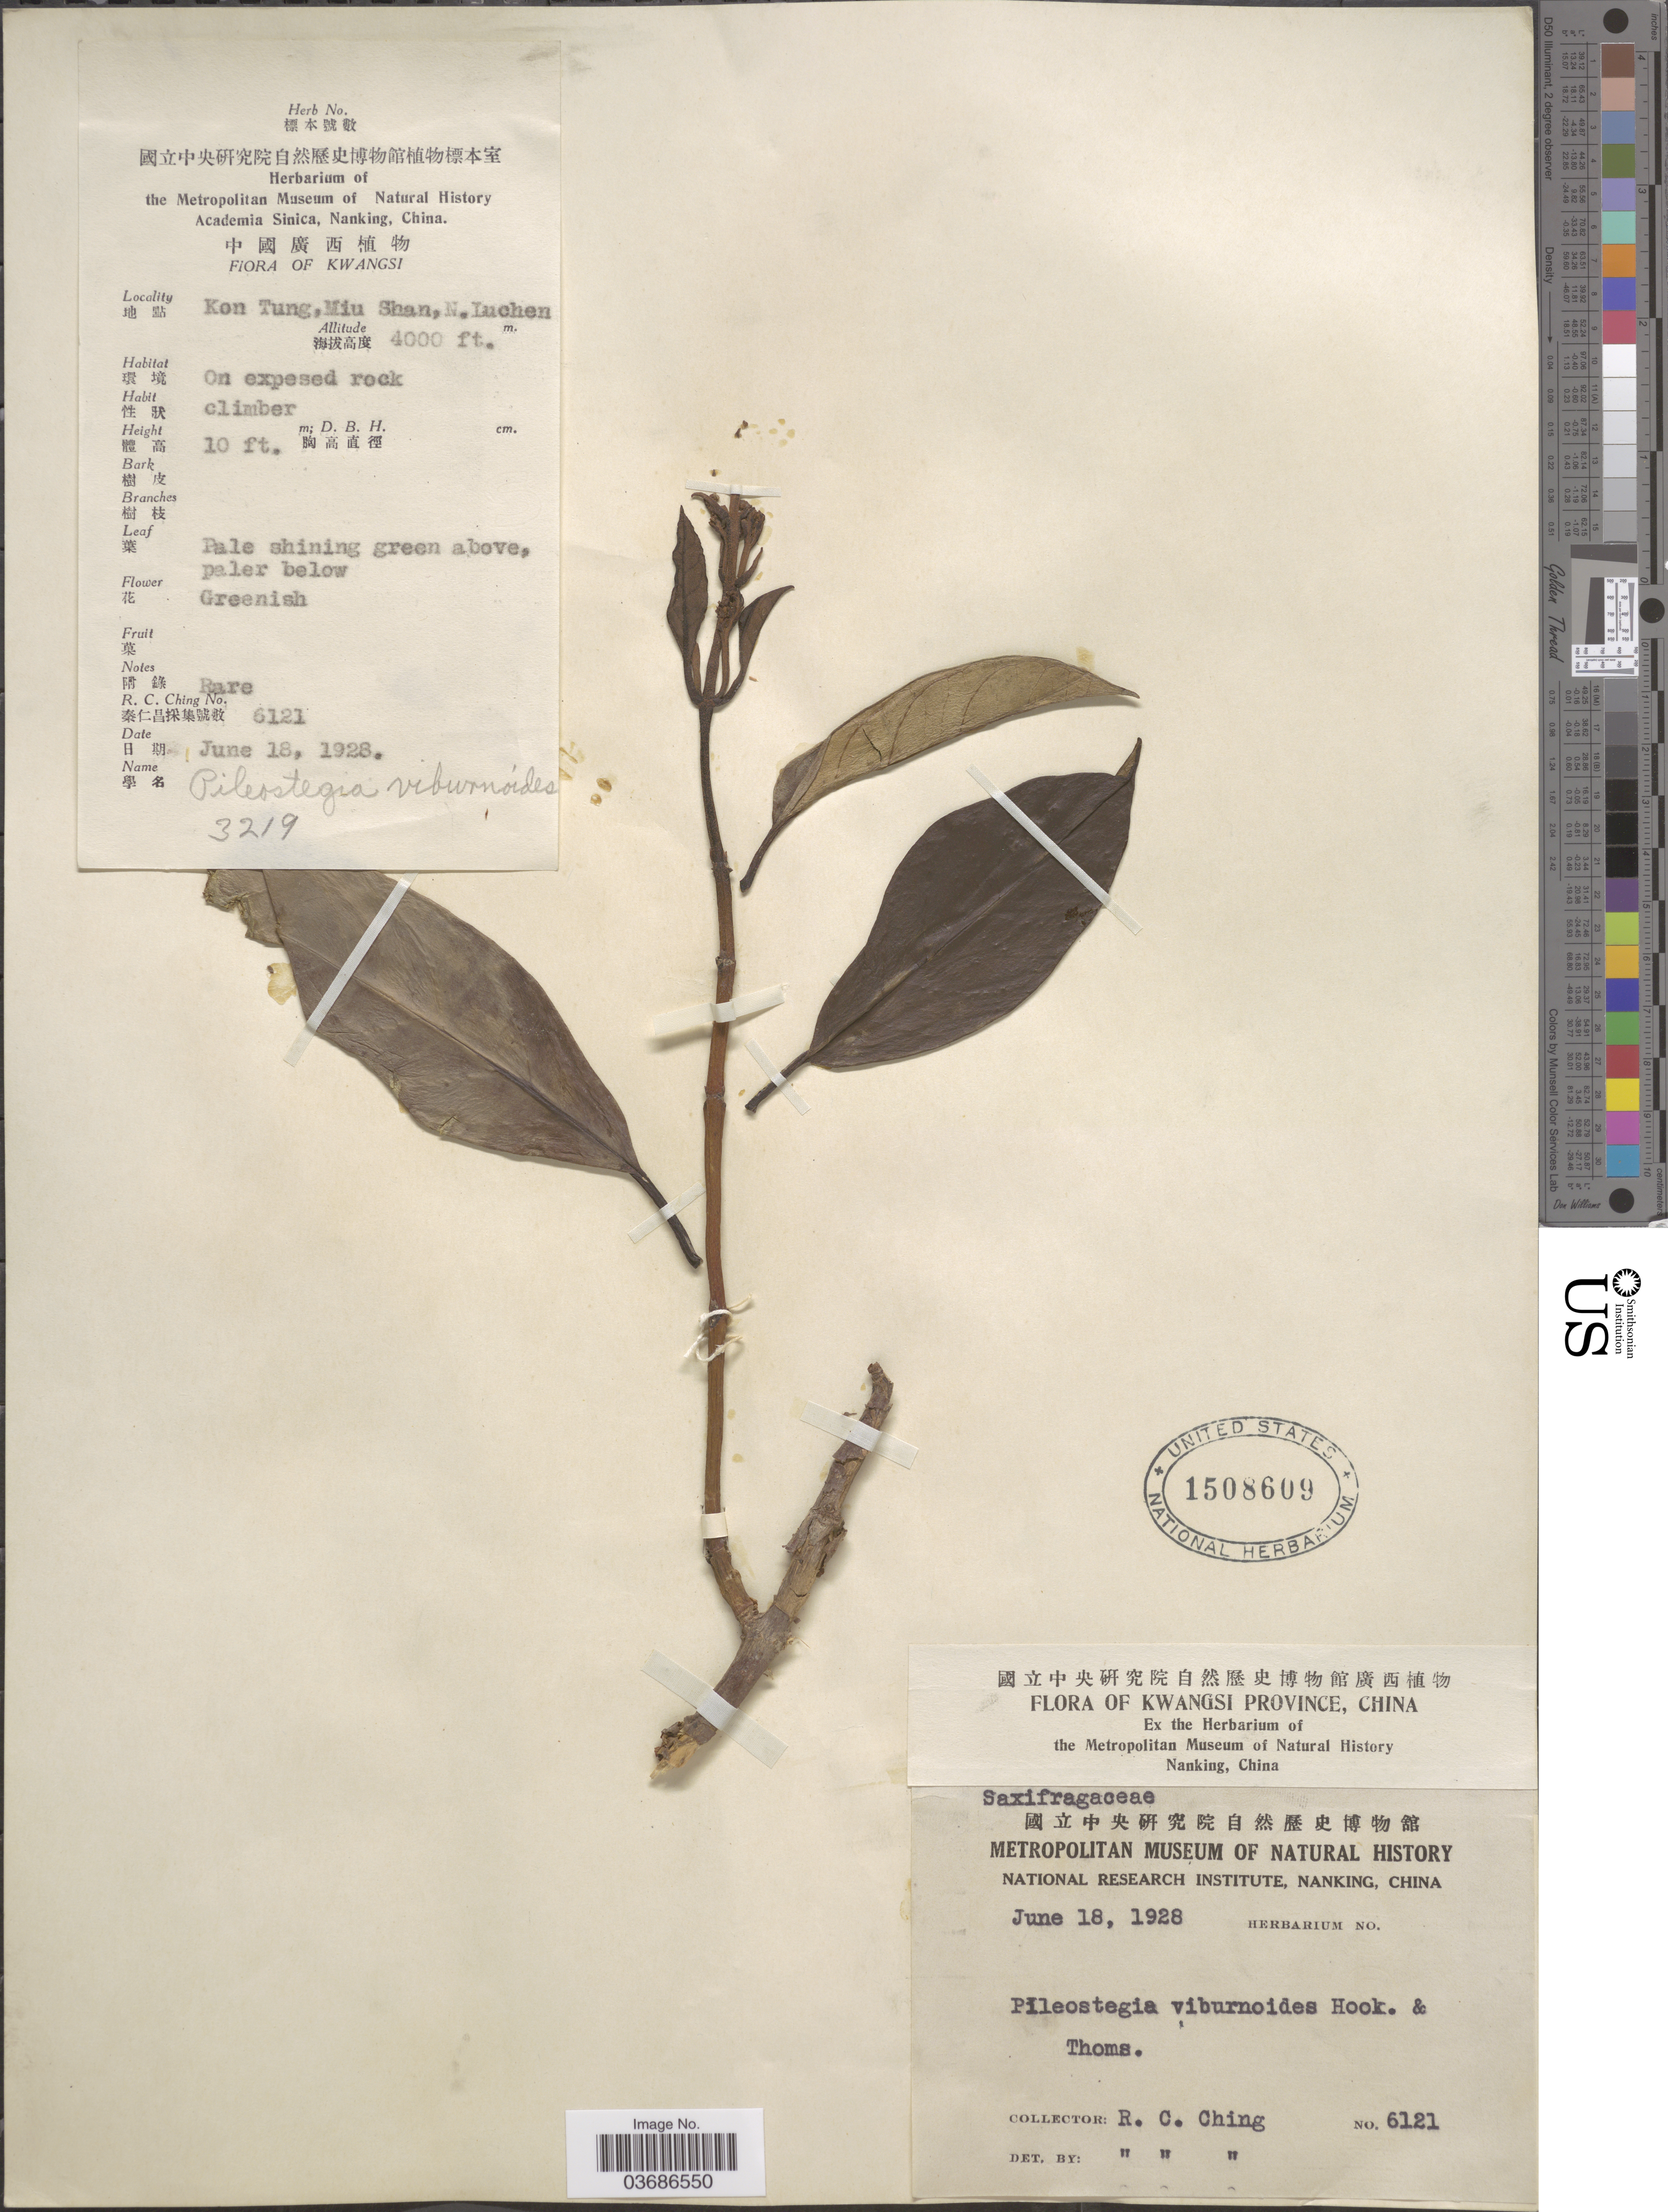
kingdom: Plantae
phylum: Tracheophyta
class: Magnoliopsida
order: Cornales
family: Hydrangeaceae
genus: Hydrangea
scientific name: Hydrangea viburnoides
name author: (Hook. f. & Thomson) Y. De Smet & Granados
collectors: R. C. Ching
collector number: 6121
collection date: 1928-06-18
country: China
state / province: Guangxi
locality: Kwangsi Province. Kon Tung, Miu Shan, N. Luchen.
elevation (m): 1219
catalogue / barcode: US 1508609